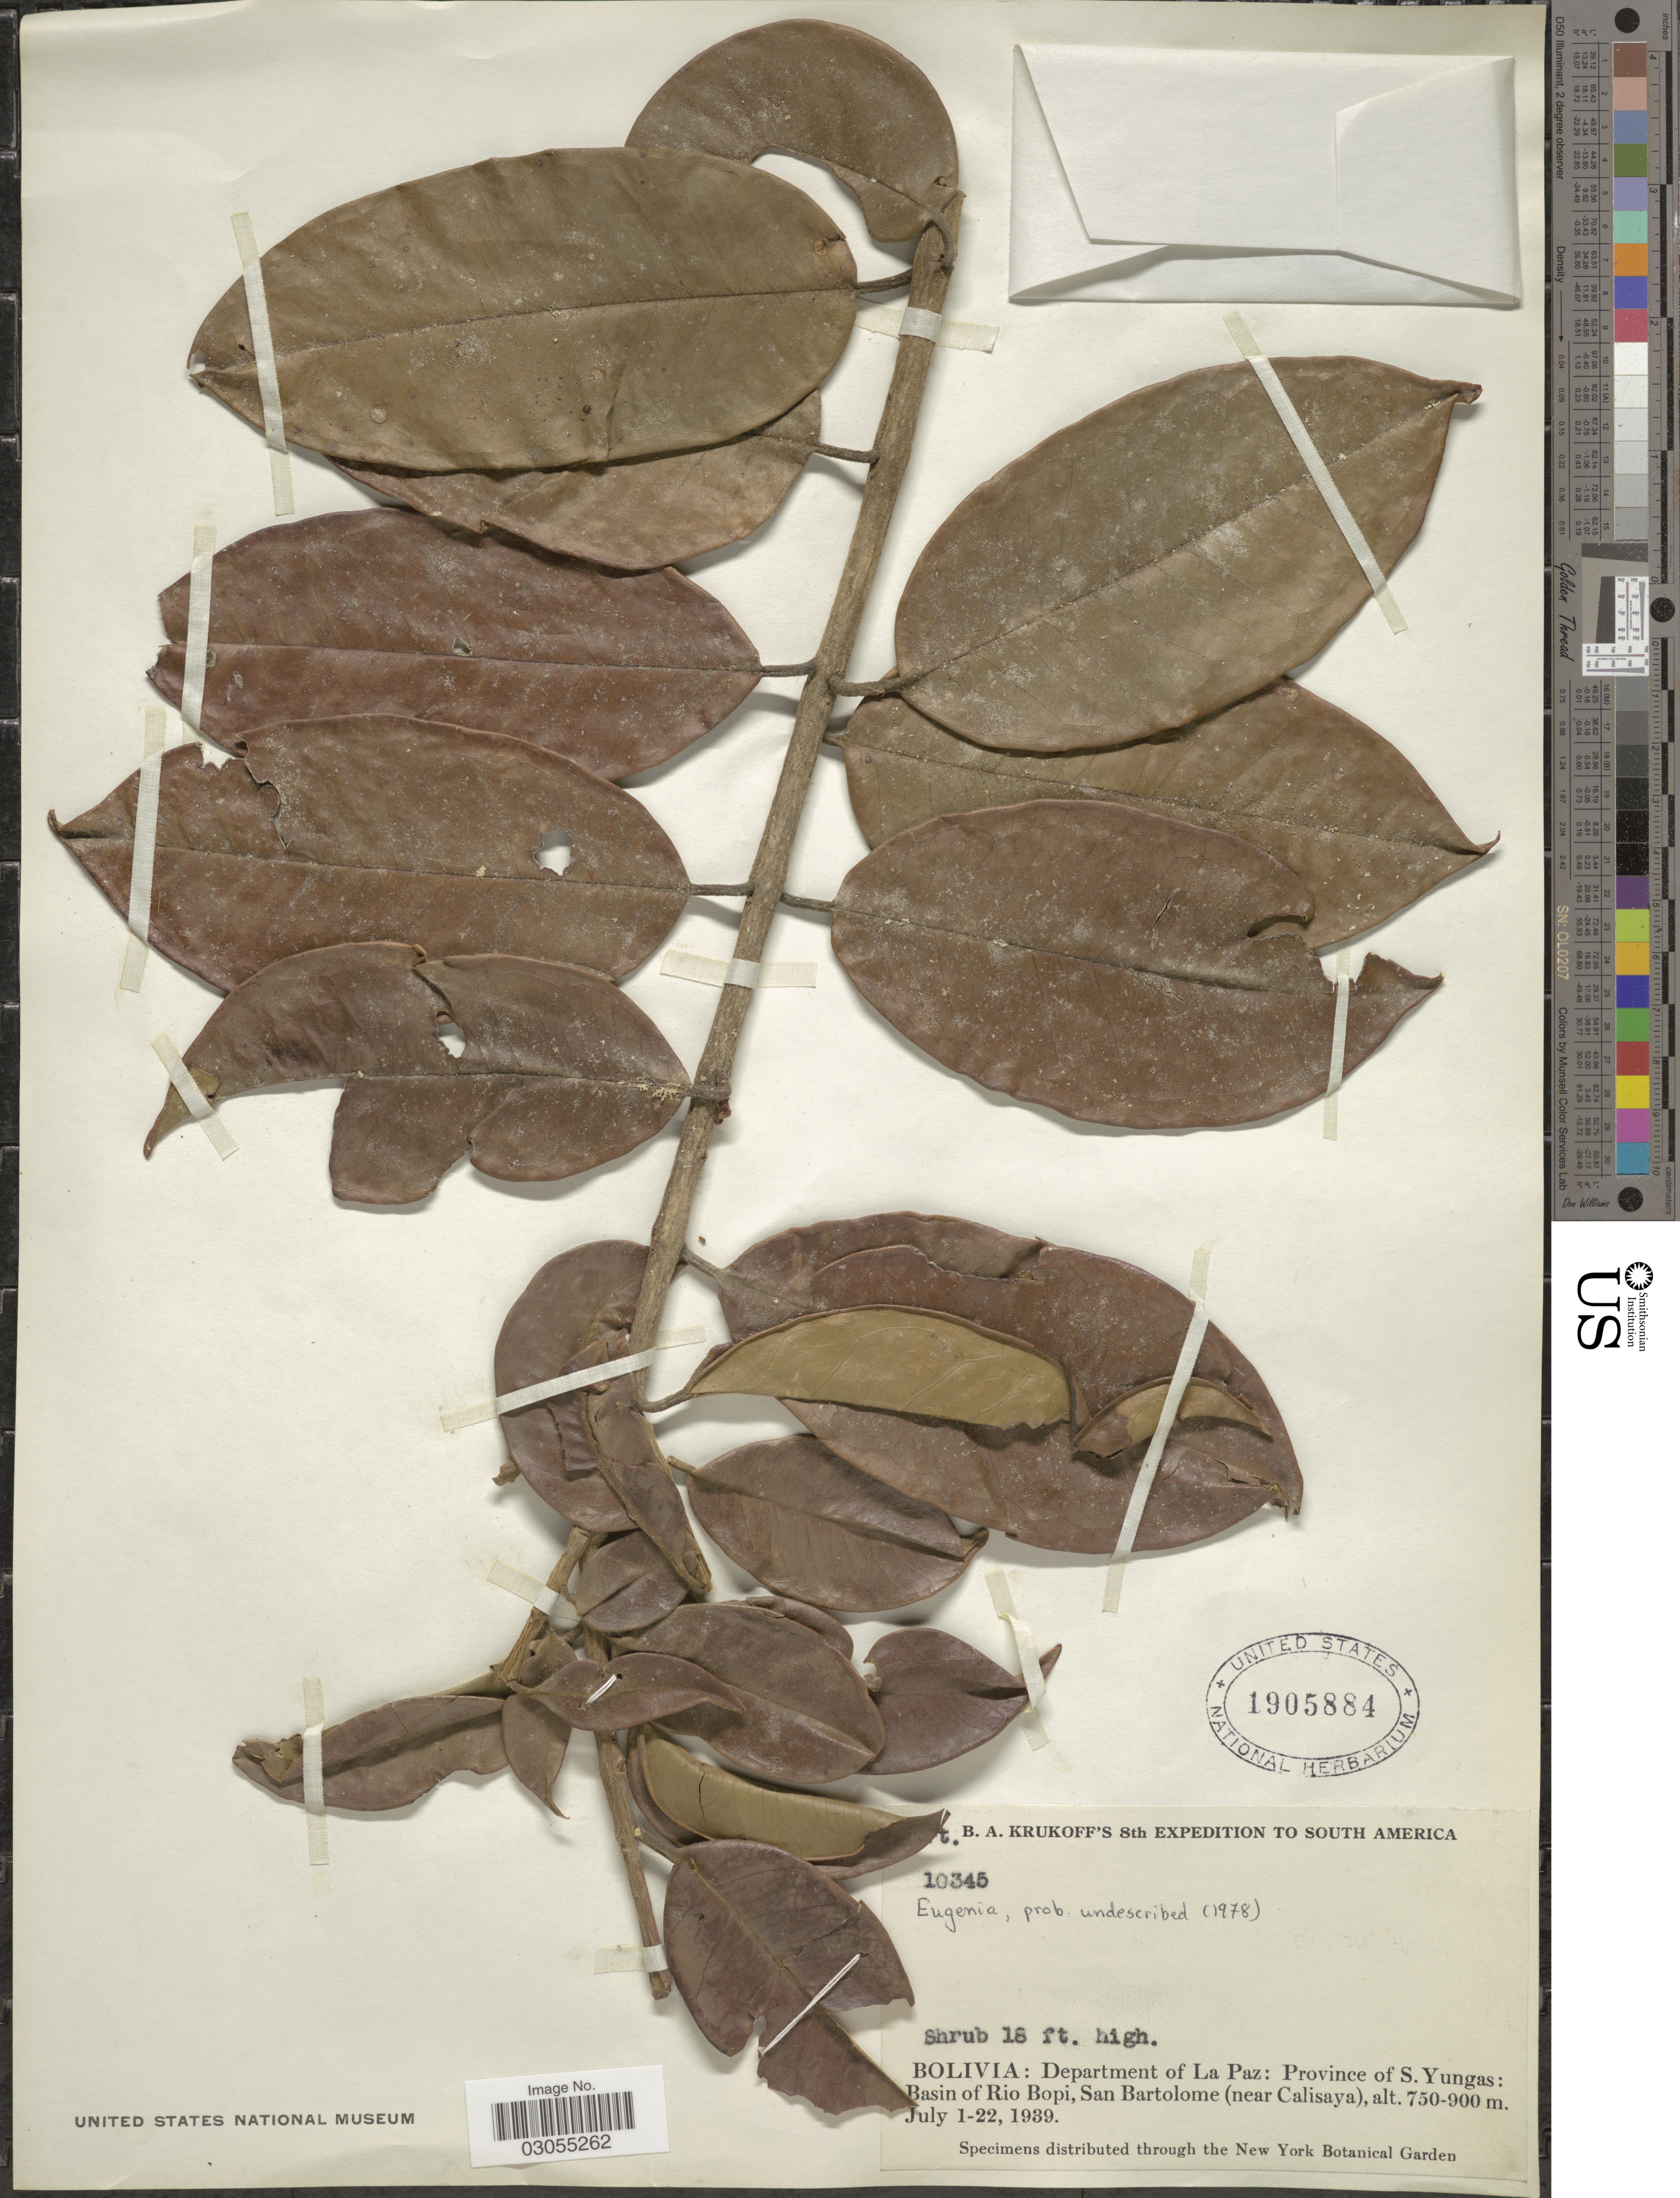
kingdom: Plantae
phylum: Tracheophyta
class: Magnoliopsida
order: Myrtales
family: Myrtaceae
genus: Eugenia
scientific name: Eugenia sp.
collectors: B. A. Krukoff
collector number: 10345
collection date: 1939-07-01/1939-07-22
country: Bolivia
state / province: La Paz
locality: Department of La Paz: Province of S. Yungas: Basin of Rio Bopi, San Bartolome (near Calisaya).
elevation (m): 750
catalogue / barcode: US 1905884